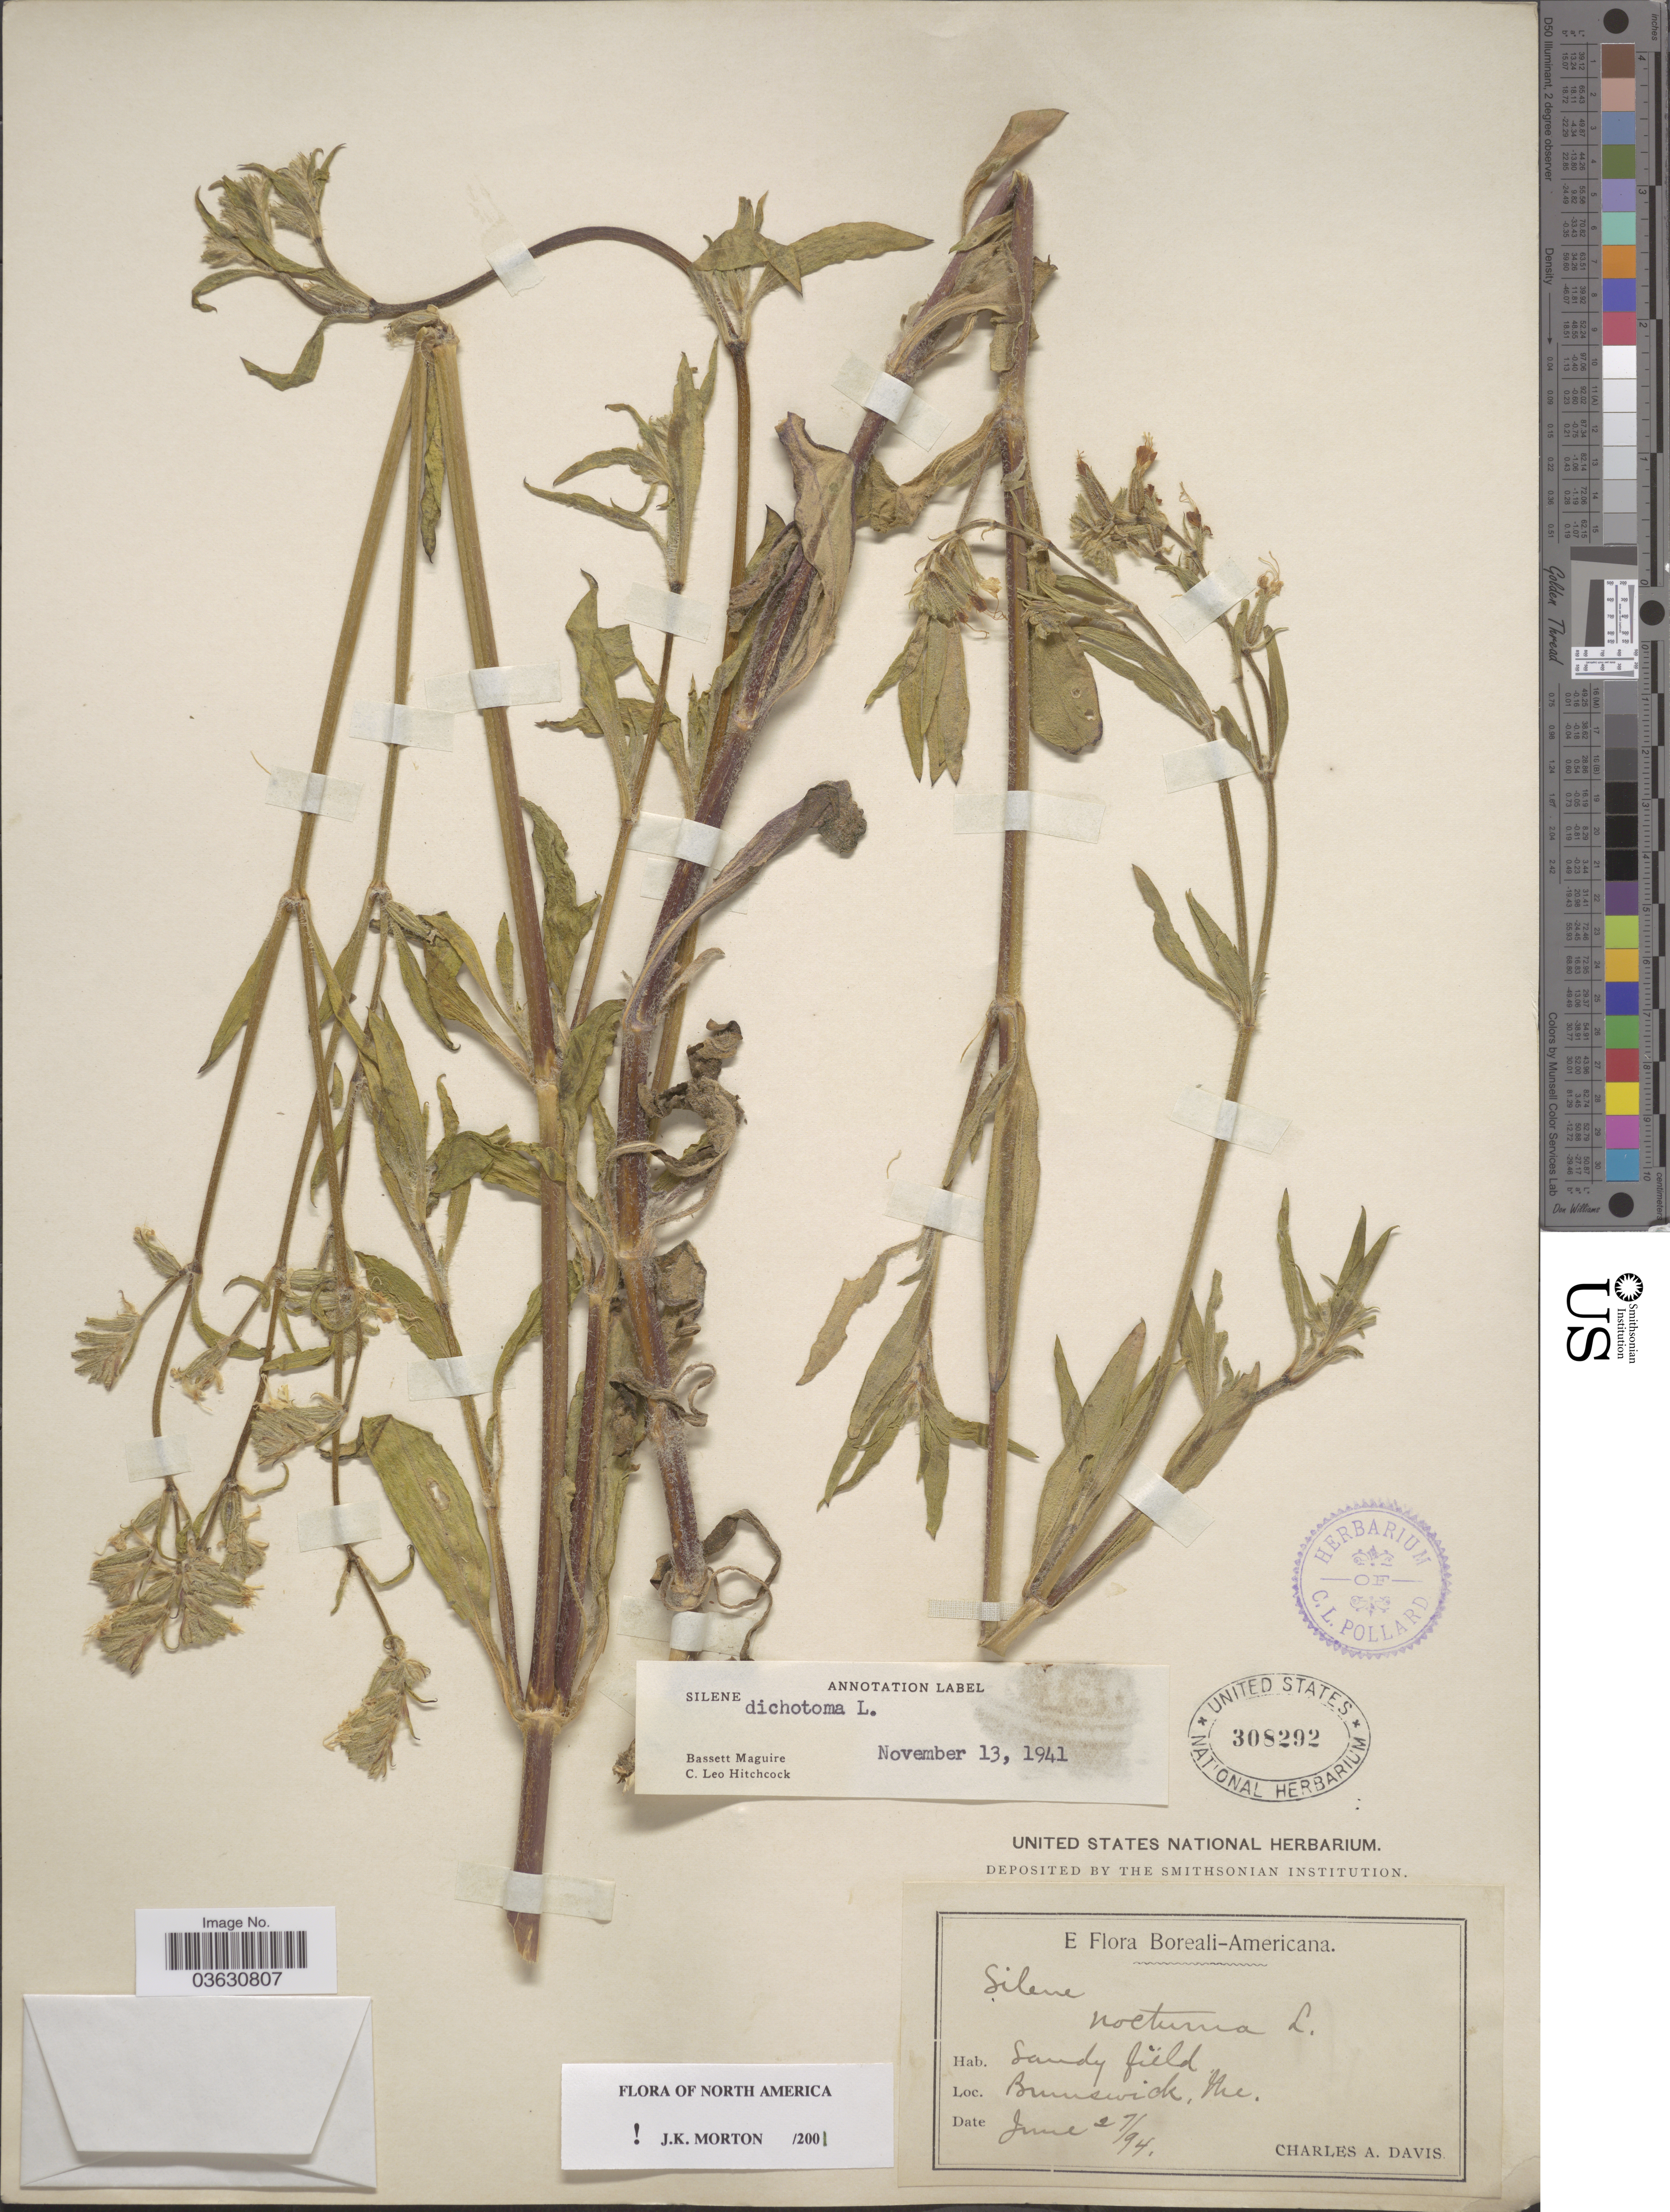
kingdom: Plantae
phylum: Tracheophyta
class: Magnoliopsida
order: Caryophyllales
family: Caryophyllaceae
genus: Silene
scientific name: Silene dichotoma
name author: Ehrh.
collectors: C. Davis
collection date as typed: Transcribed d/m/y: 27/6/94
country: United States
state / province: Maine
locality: Brunswick.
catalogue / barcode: US 308292